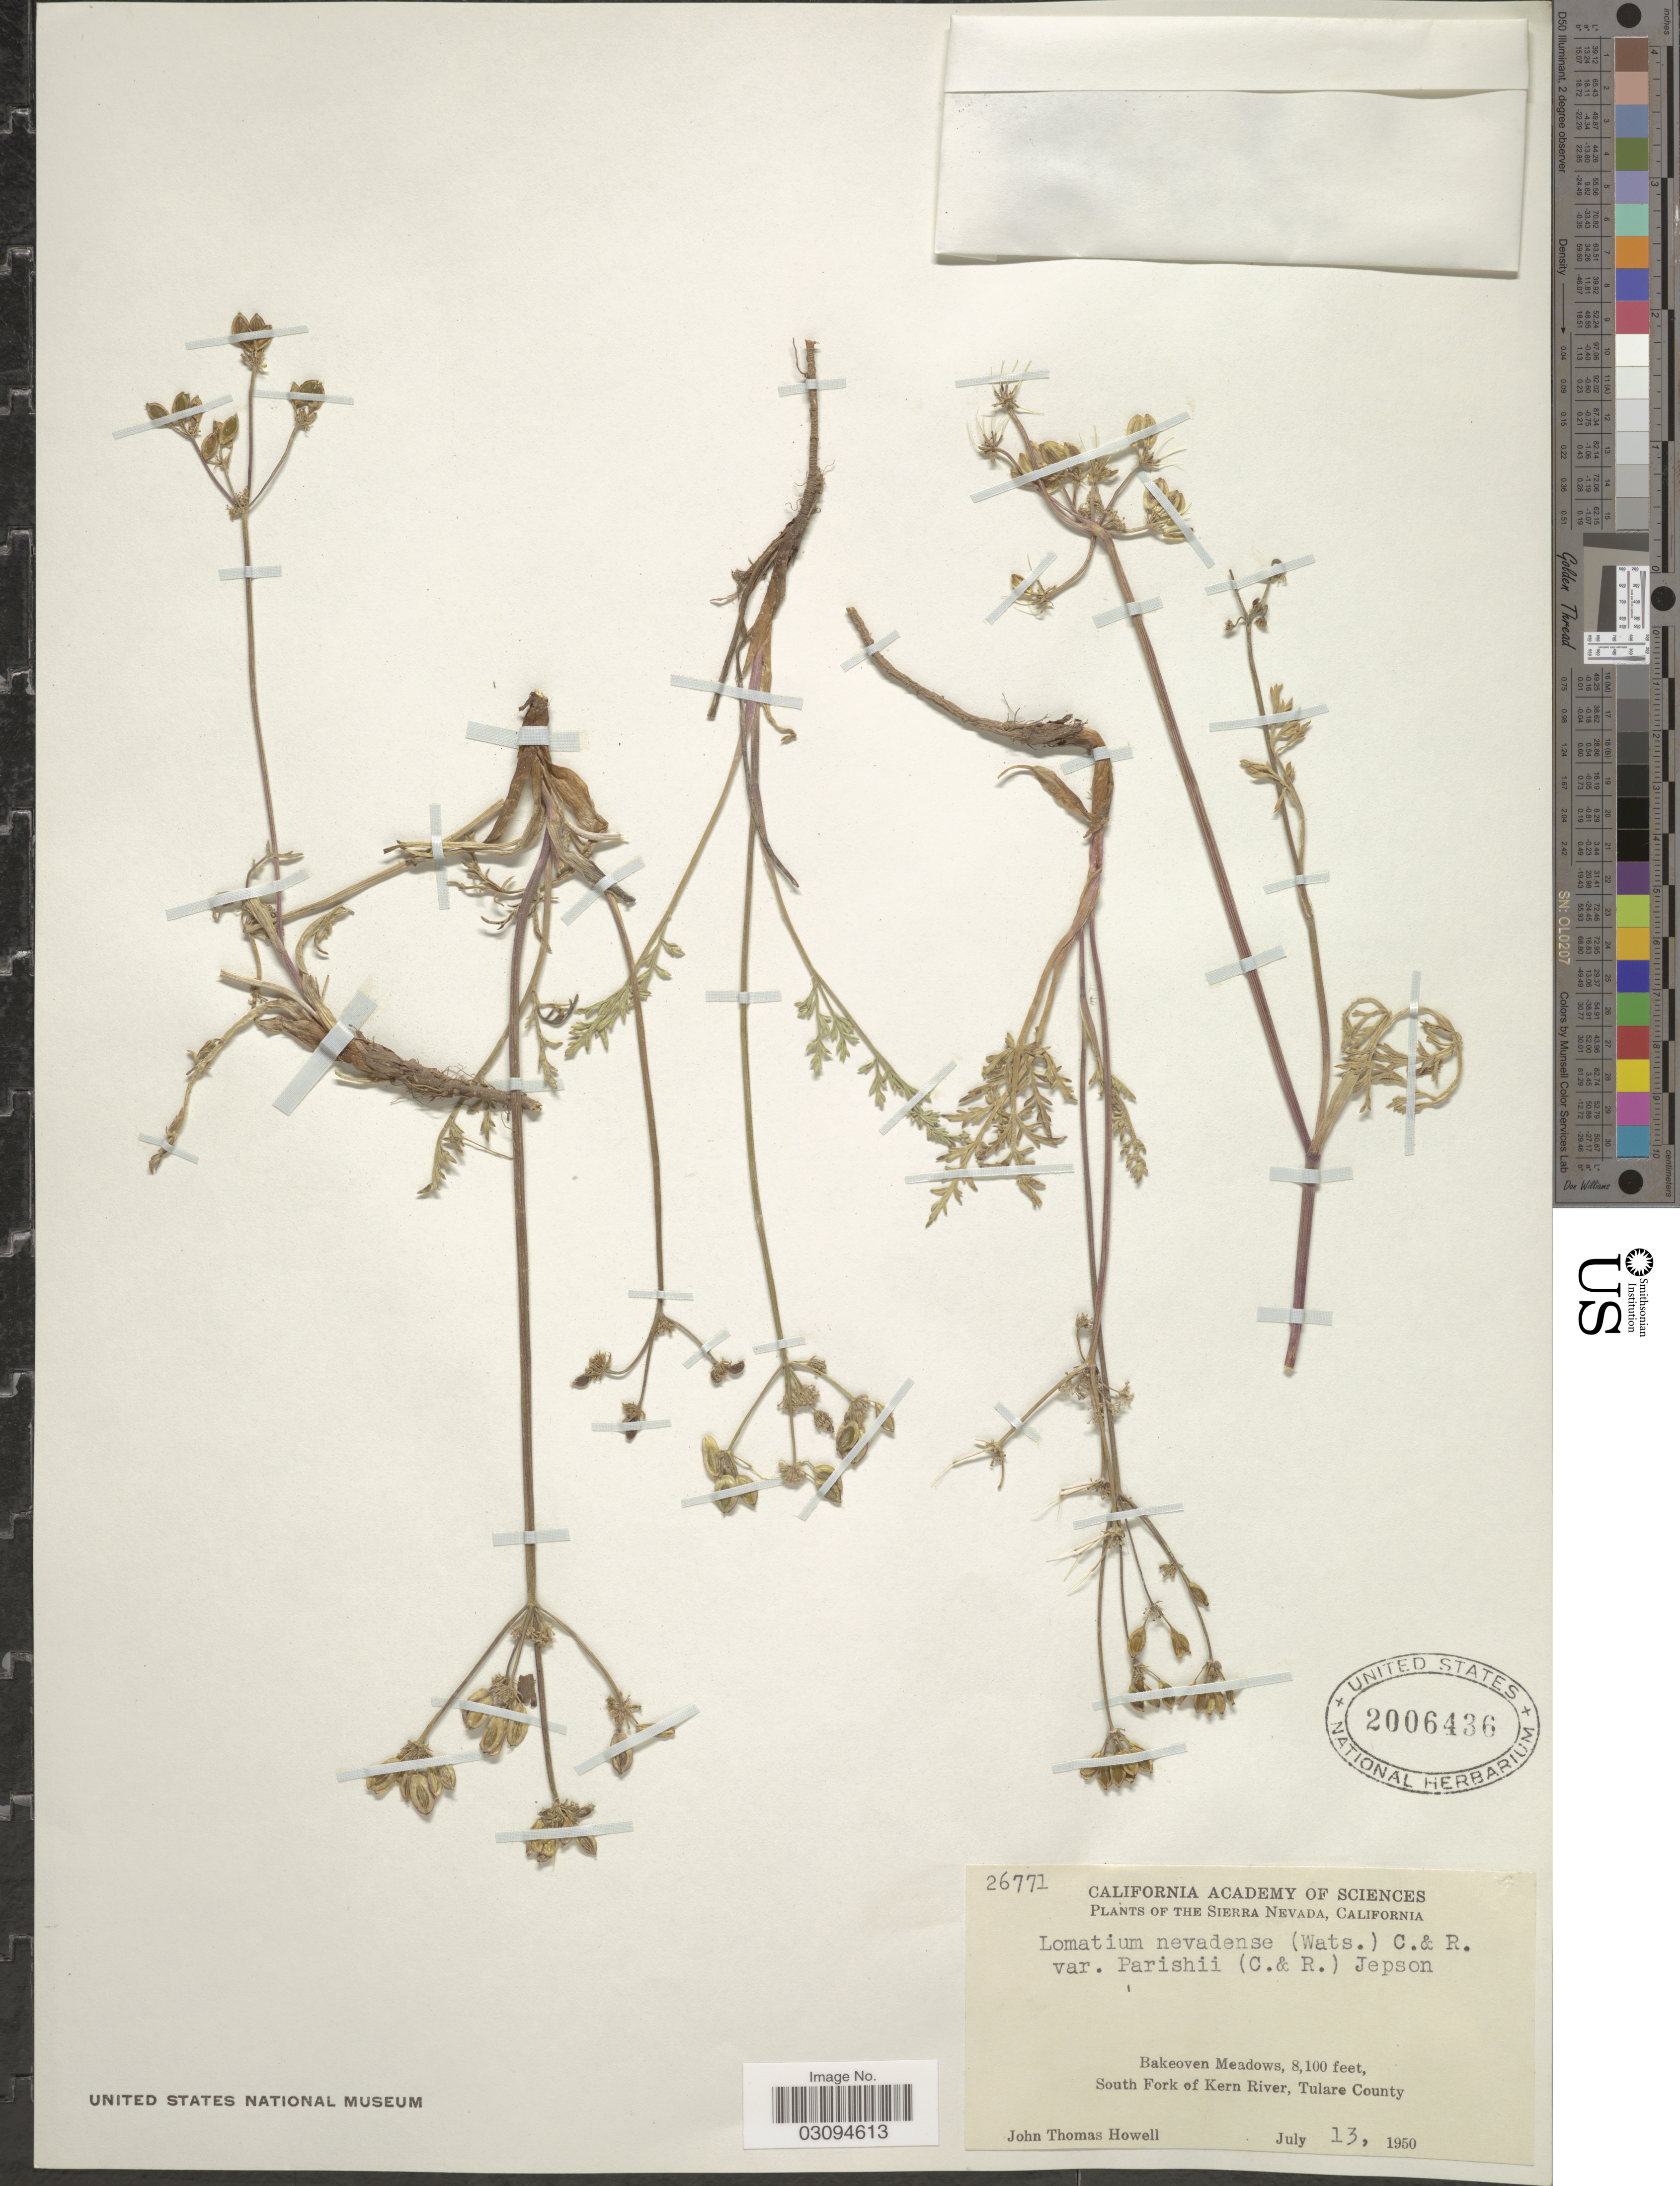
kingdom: Plantae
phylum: Tracheophyta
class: Magnoliopsida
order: Apiales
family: Apiaceae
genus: Lomatium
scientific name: Lomatium nevadense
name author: (S. Watson) J.M. Coult. & Rose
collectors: J. T. Howell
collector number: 26771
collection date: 1950-07-13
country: United States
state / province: California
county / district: Tulare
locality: The Sierra Nevada. Bakeoven Meadows. South Fork of Kern River, Tulare County.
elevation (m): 2469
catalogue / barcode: US 2006436